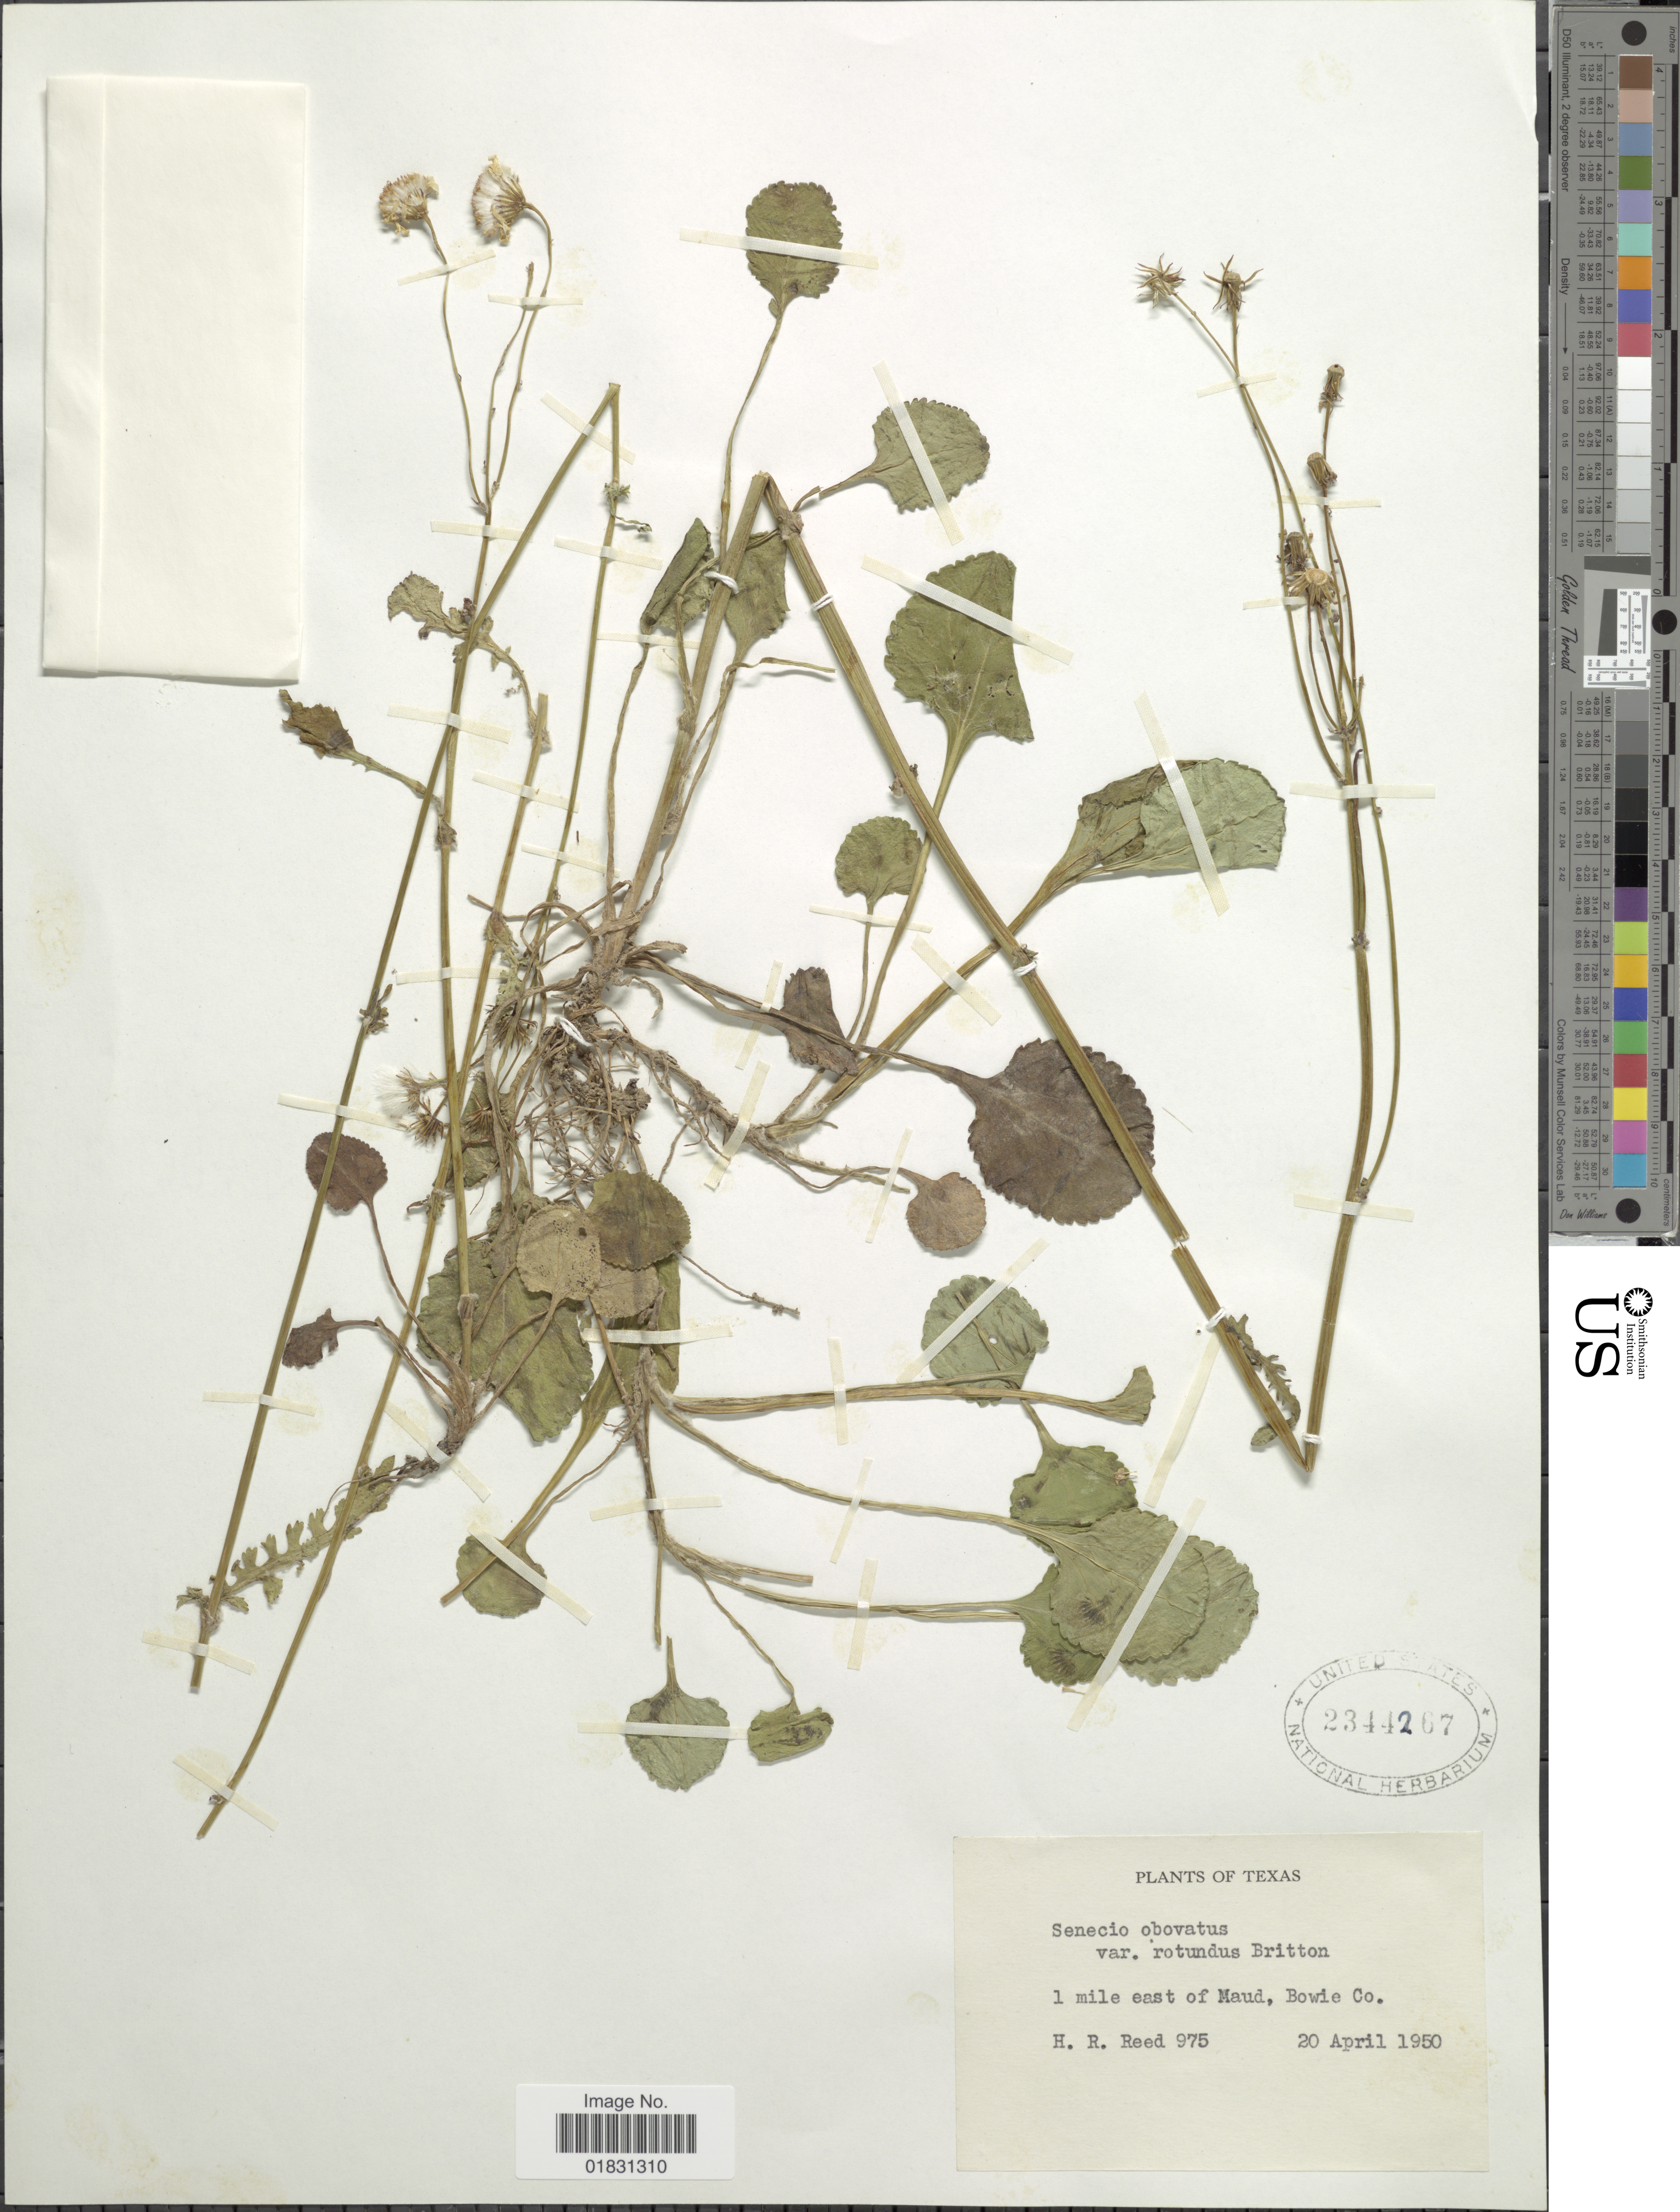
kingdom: Plantae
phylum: Tracheophyta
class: Magnoliopsida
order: Asterales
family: Asteraceae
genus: Packera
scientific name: Packera obovata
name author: (Muhl. ex Willd.) W.A. Weber & Á. Löve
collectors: H. Reed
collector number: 975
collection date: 1950-04-20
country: United States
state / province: Texas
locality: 1 mile east of Maud, Bowie Co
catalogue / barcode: US 2344267